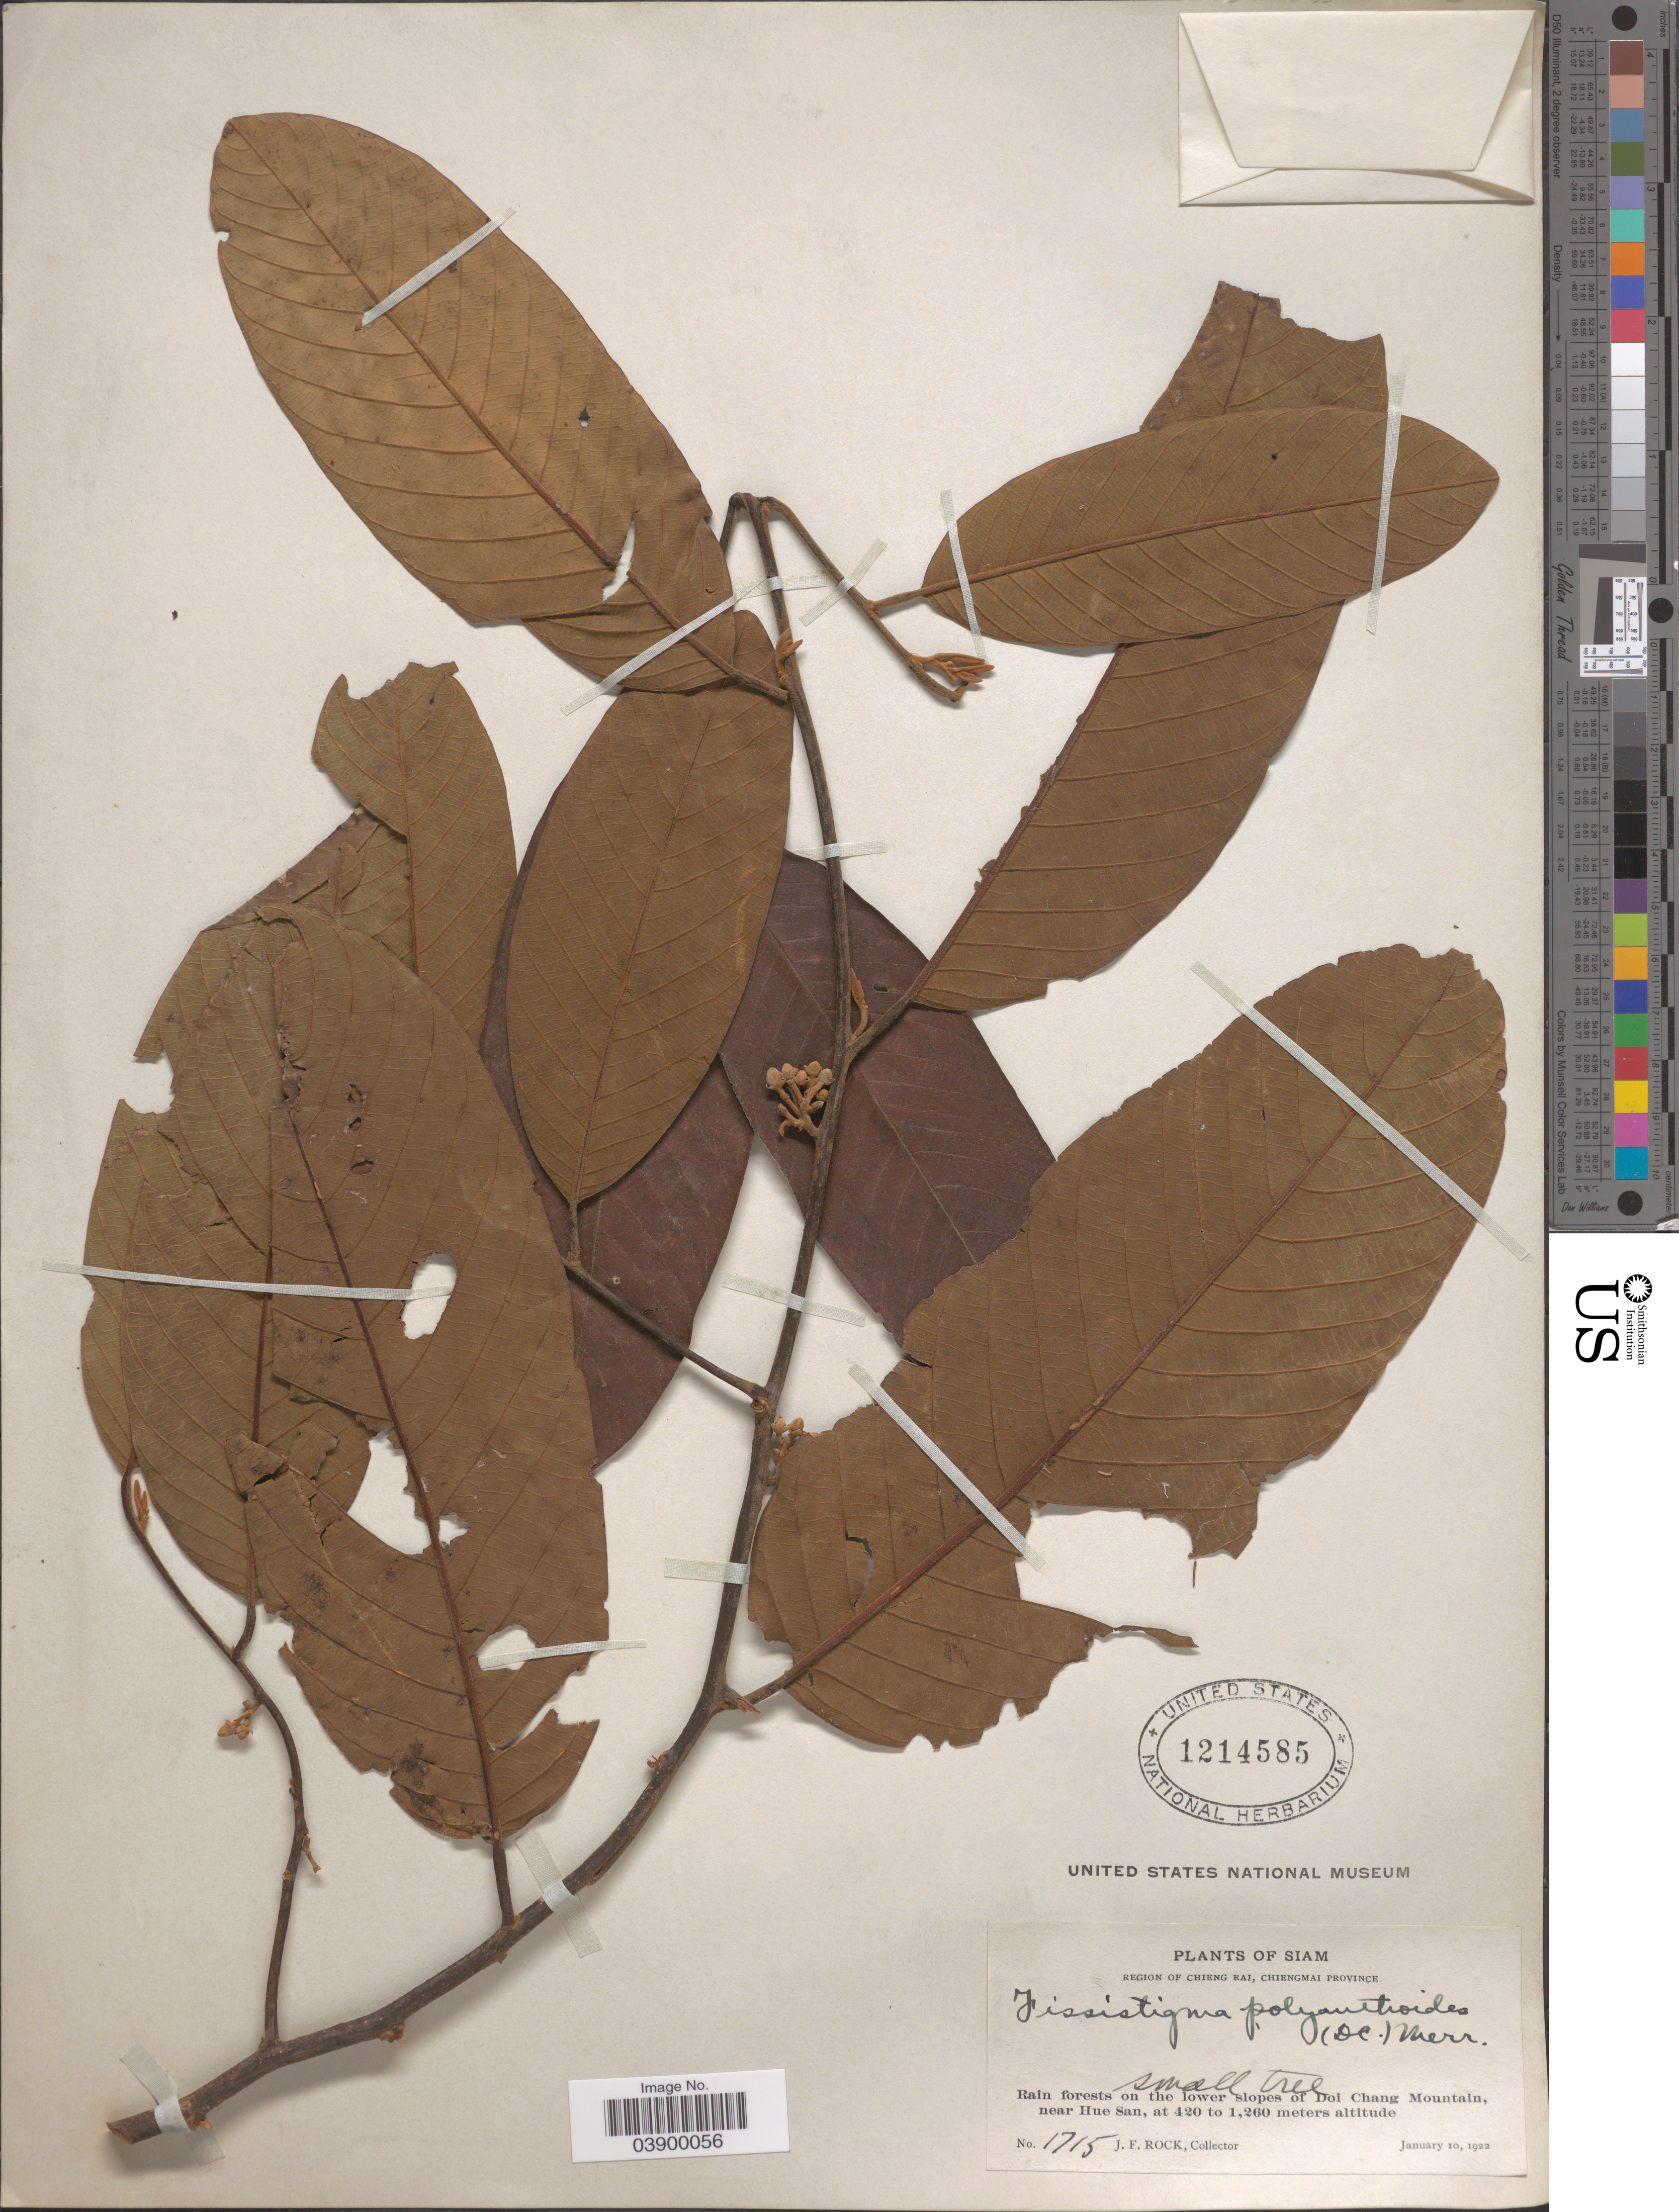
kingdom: Plantae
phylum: Tracheophyta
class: Magnoliopsida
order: Magnoliales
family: Annonaceae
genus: Fissistigma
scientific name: Fissistigma polyanthoides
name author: (DC.) Merr.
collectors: J. Rock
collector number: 1715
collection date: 1922-01-10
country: Thailand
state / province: Chiang Mai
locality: Siam. Region of Chieng Rai, Chiengmai Province. Rain forest on the lower slopes of Doi Chang Mountain, near Hue San.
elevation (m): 420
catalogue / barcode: US 1214585